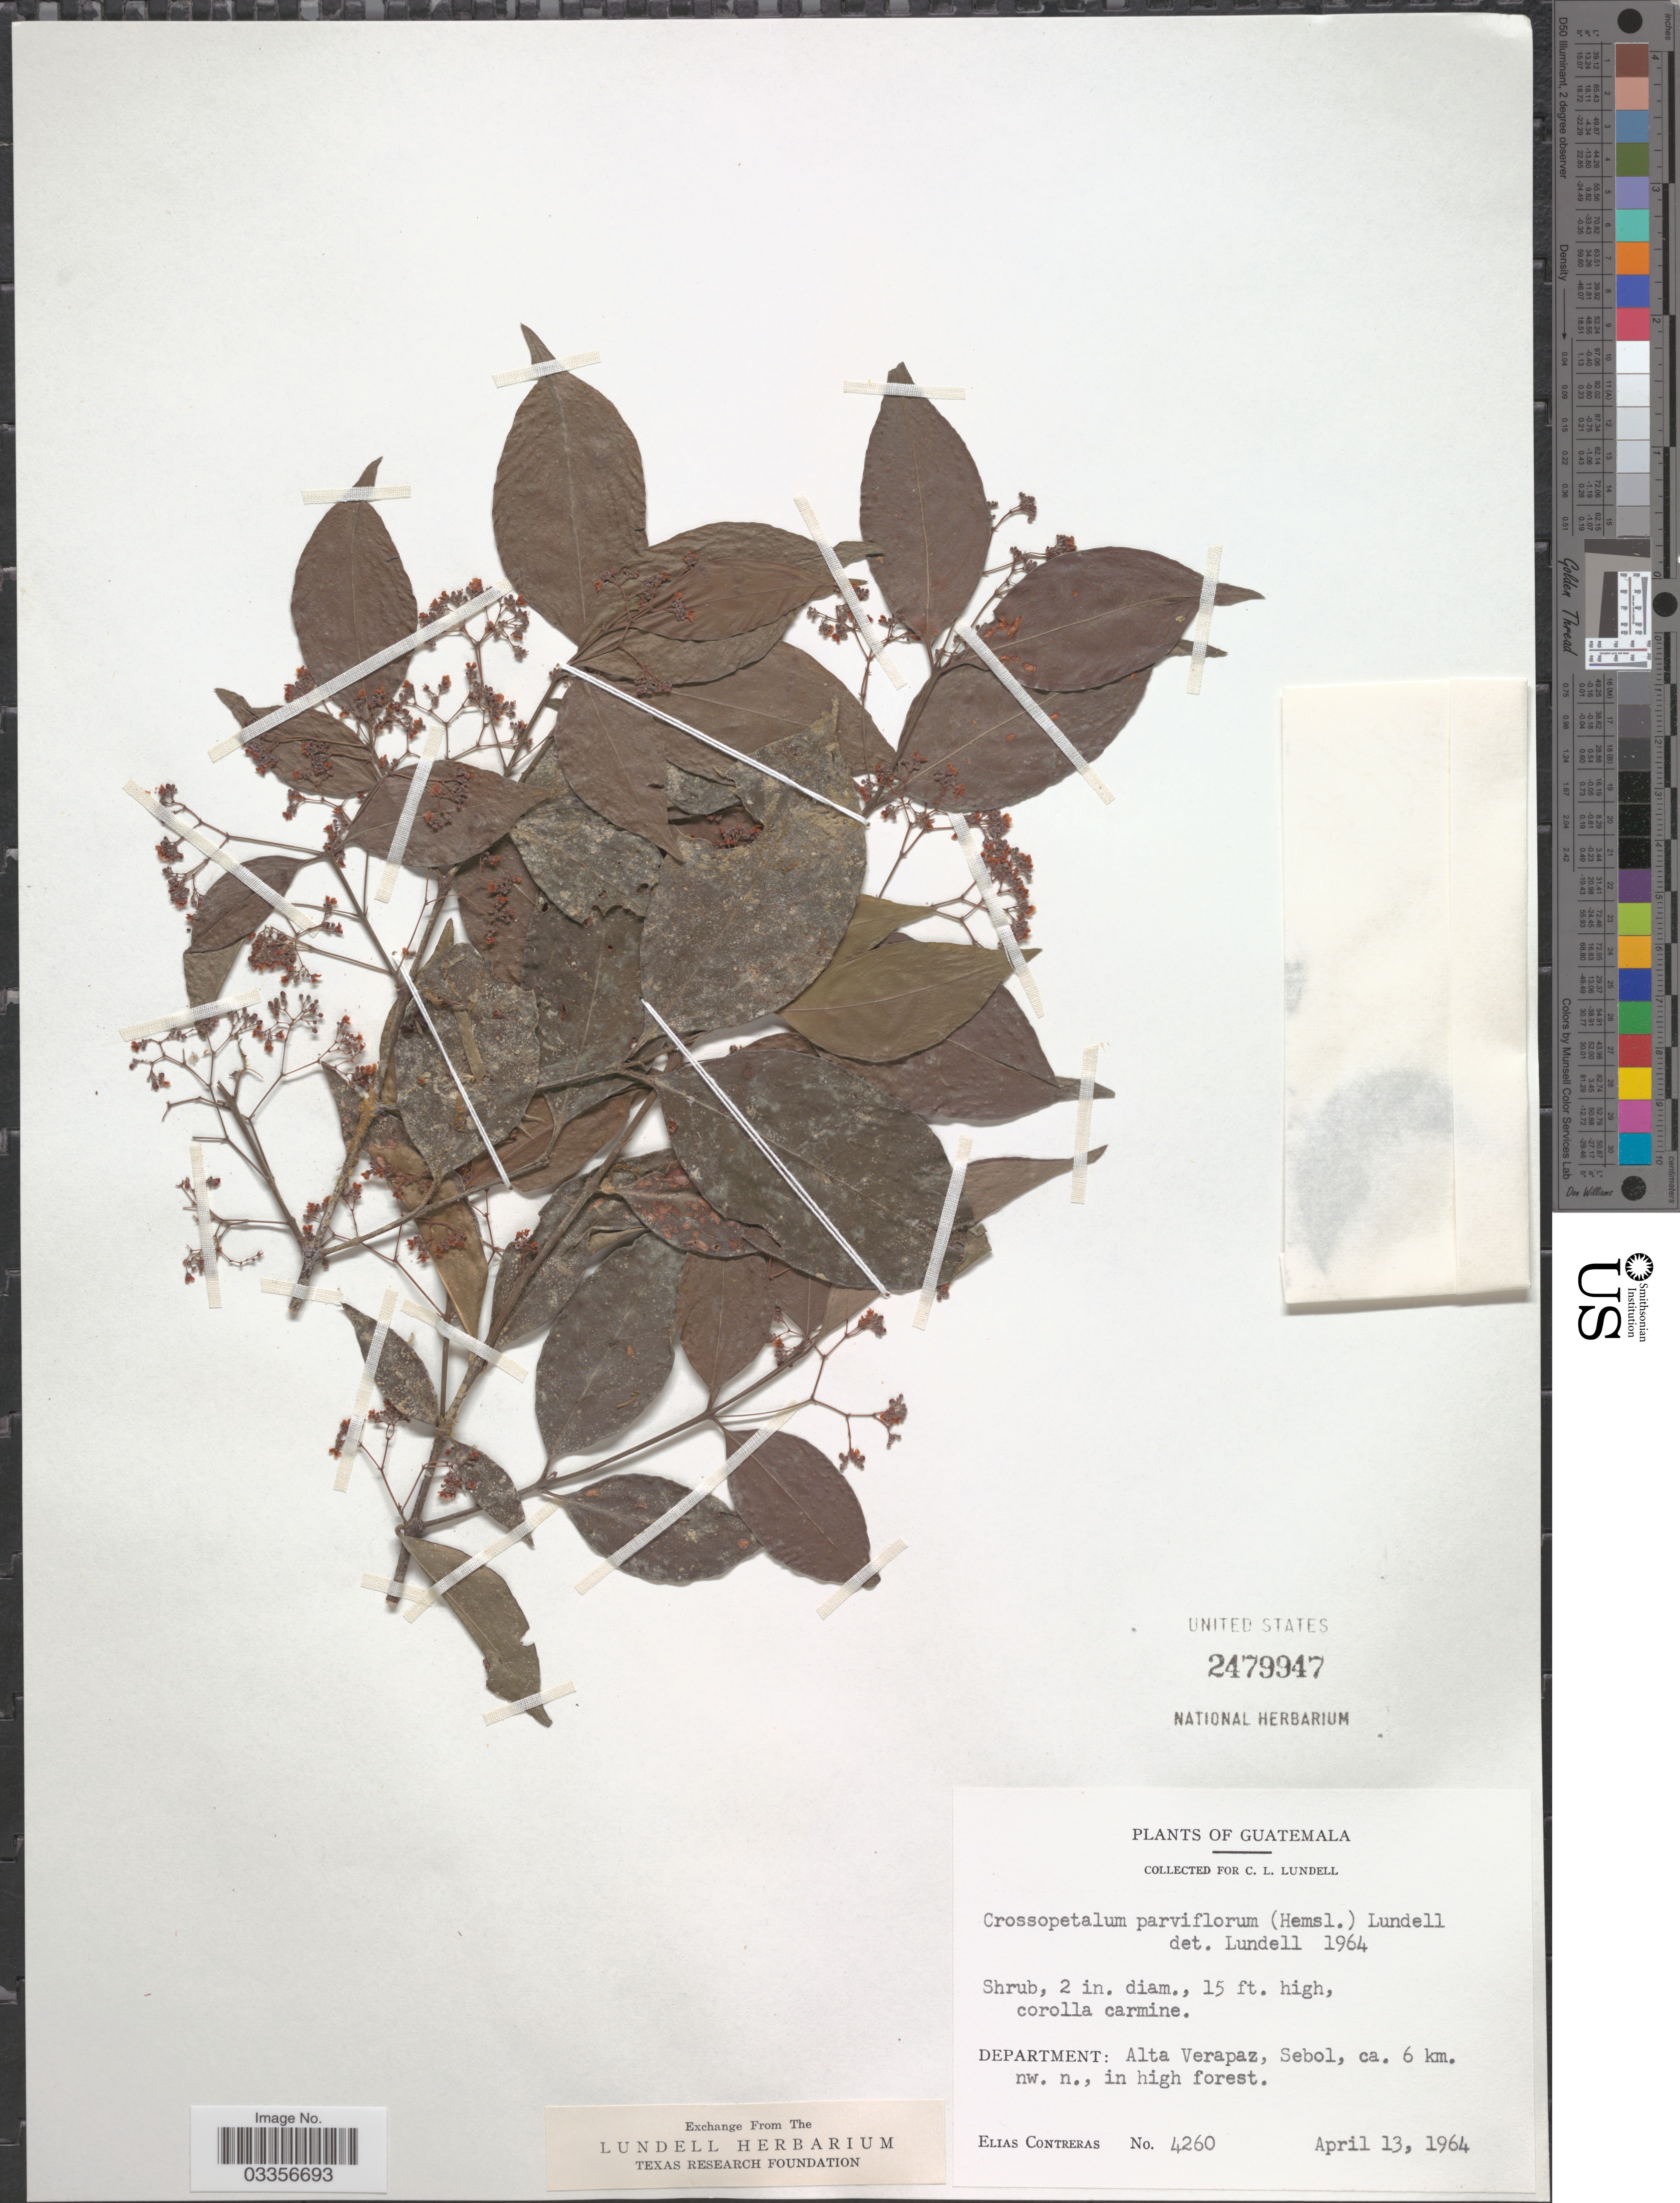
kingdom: Plantae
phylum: Tracheophyta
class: Magnoliopsida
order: Celastrales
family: Celastraceae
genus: Crossopetalum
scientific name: Crossopetalum parviflorum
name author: L.O. Williams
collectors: E. Contreras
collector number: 4260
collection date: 1964-04-13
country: Guatemala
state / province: Alta Verapaz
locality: Department Alta Verapaz, Sebol, ca. 6 km. nw. n., in high forest.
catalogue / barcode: US 2479947